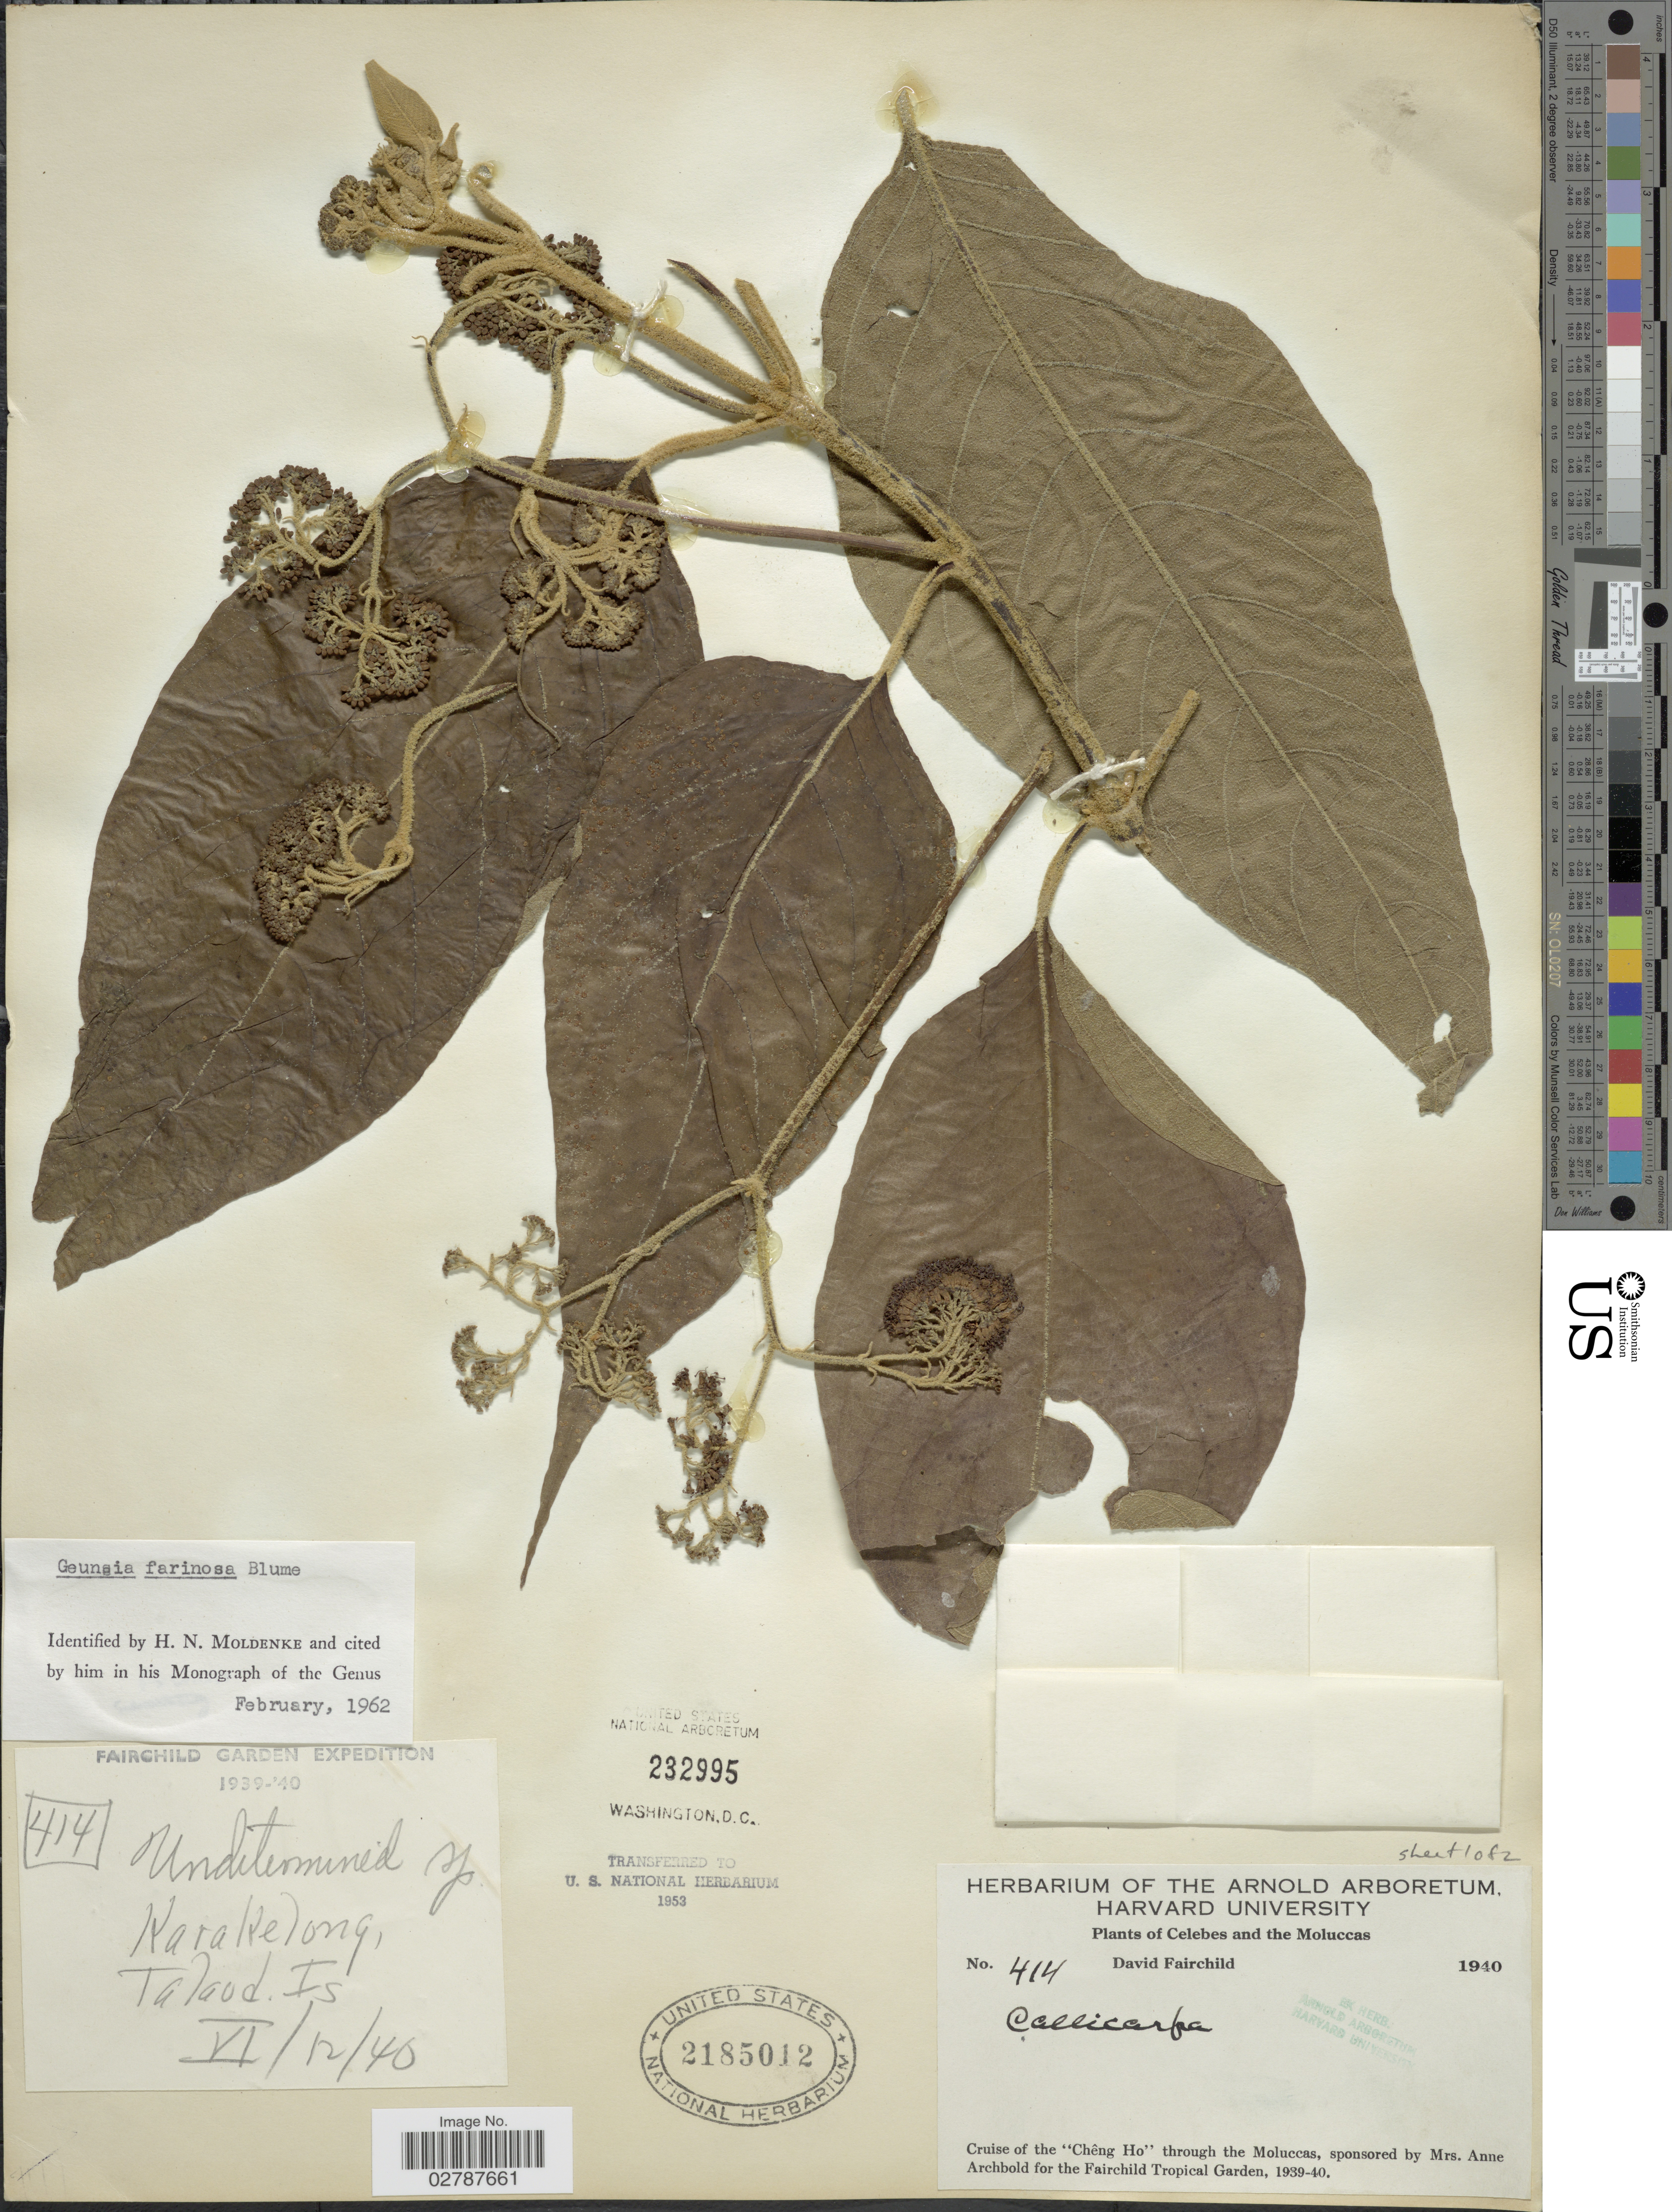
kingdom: Plantae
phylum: Tracheophyta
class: Magnoliopsida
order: Lamiales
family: Lamiaceae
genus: Callicarpa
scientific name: Callicarpa farinosa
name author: Roxb. ex C.B. Clarke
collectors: D. Fairchild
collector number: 414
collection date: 1940-06-12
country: Indonesia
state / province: Maluku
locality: Celebes and the Moluccas. Karakelong, Talaod. Is.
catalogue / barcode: US 2185012